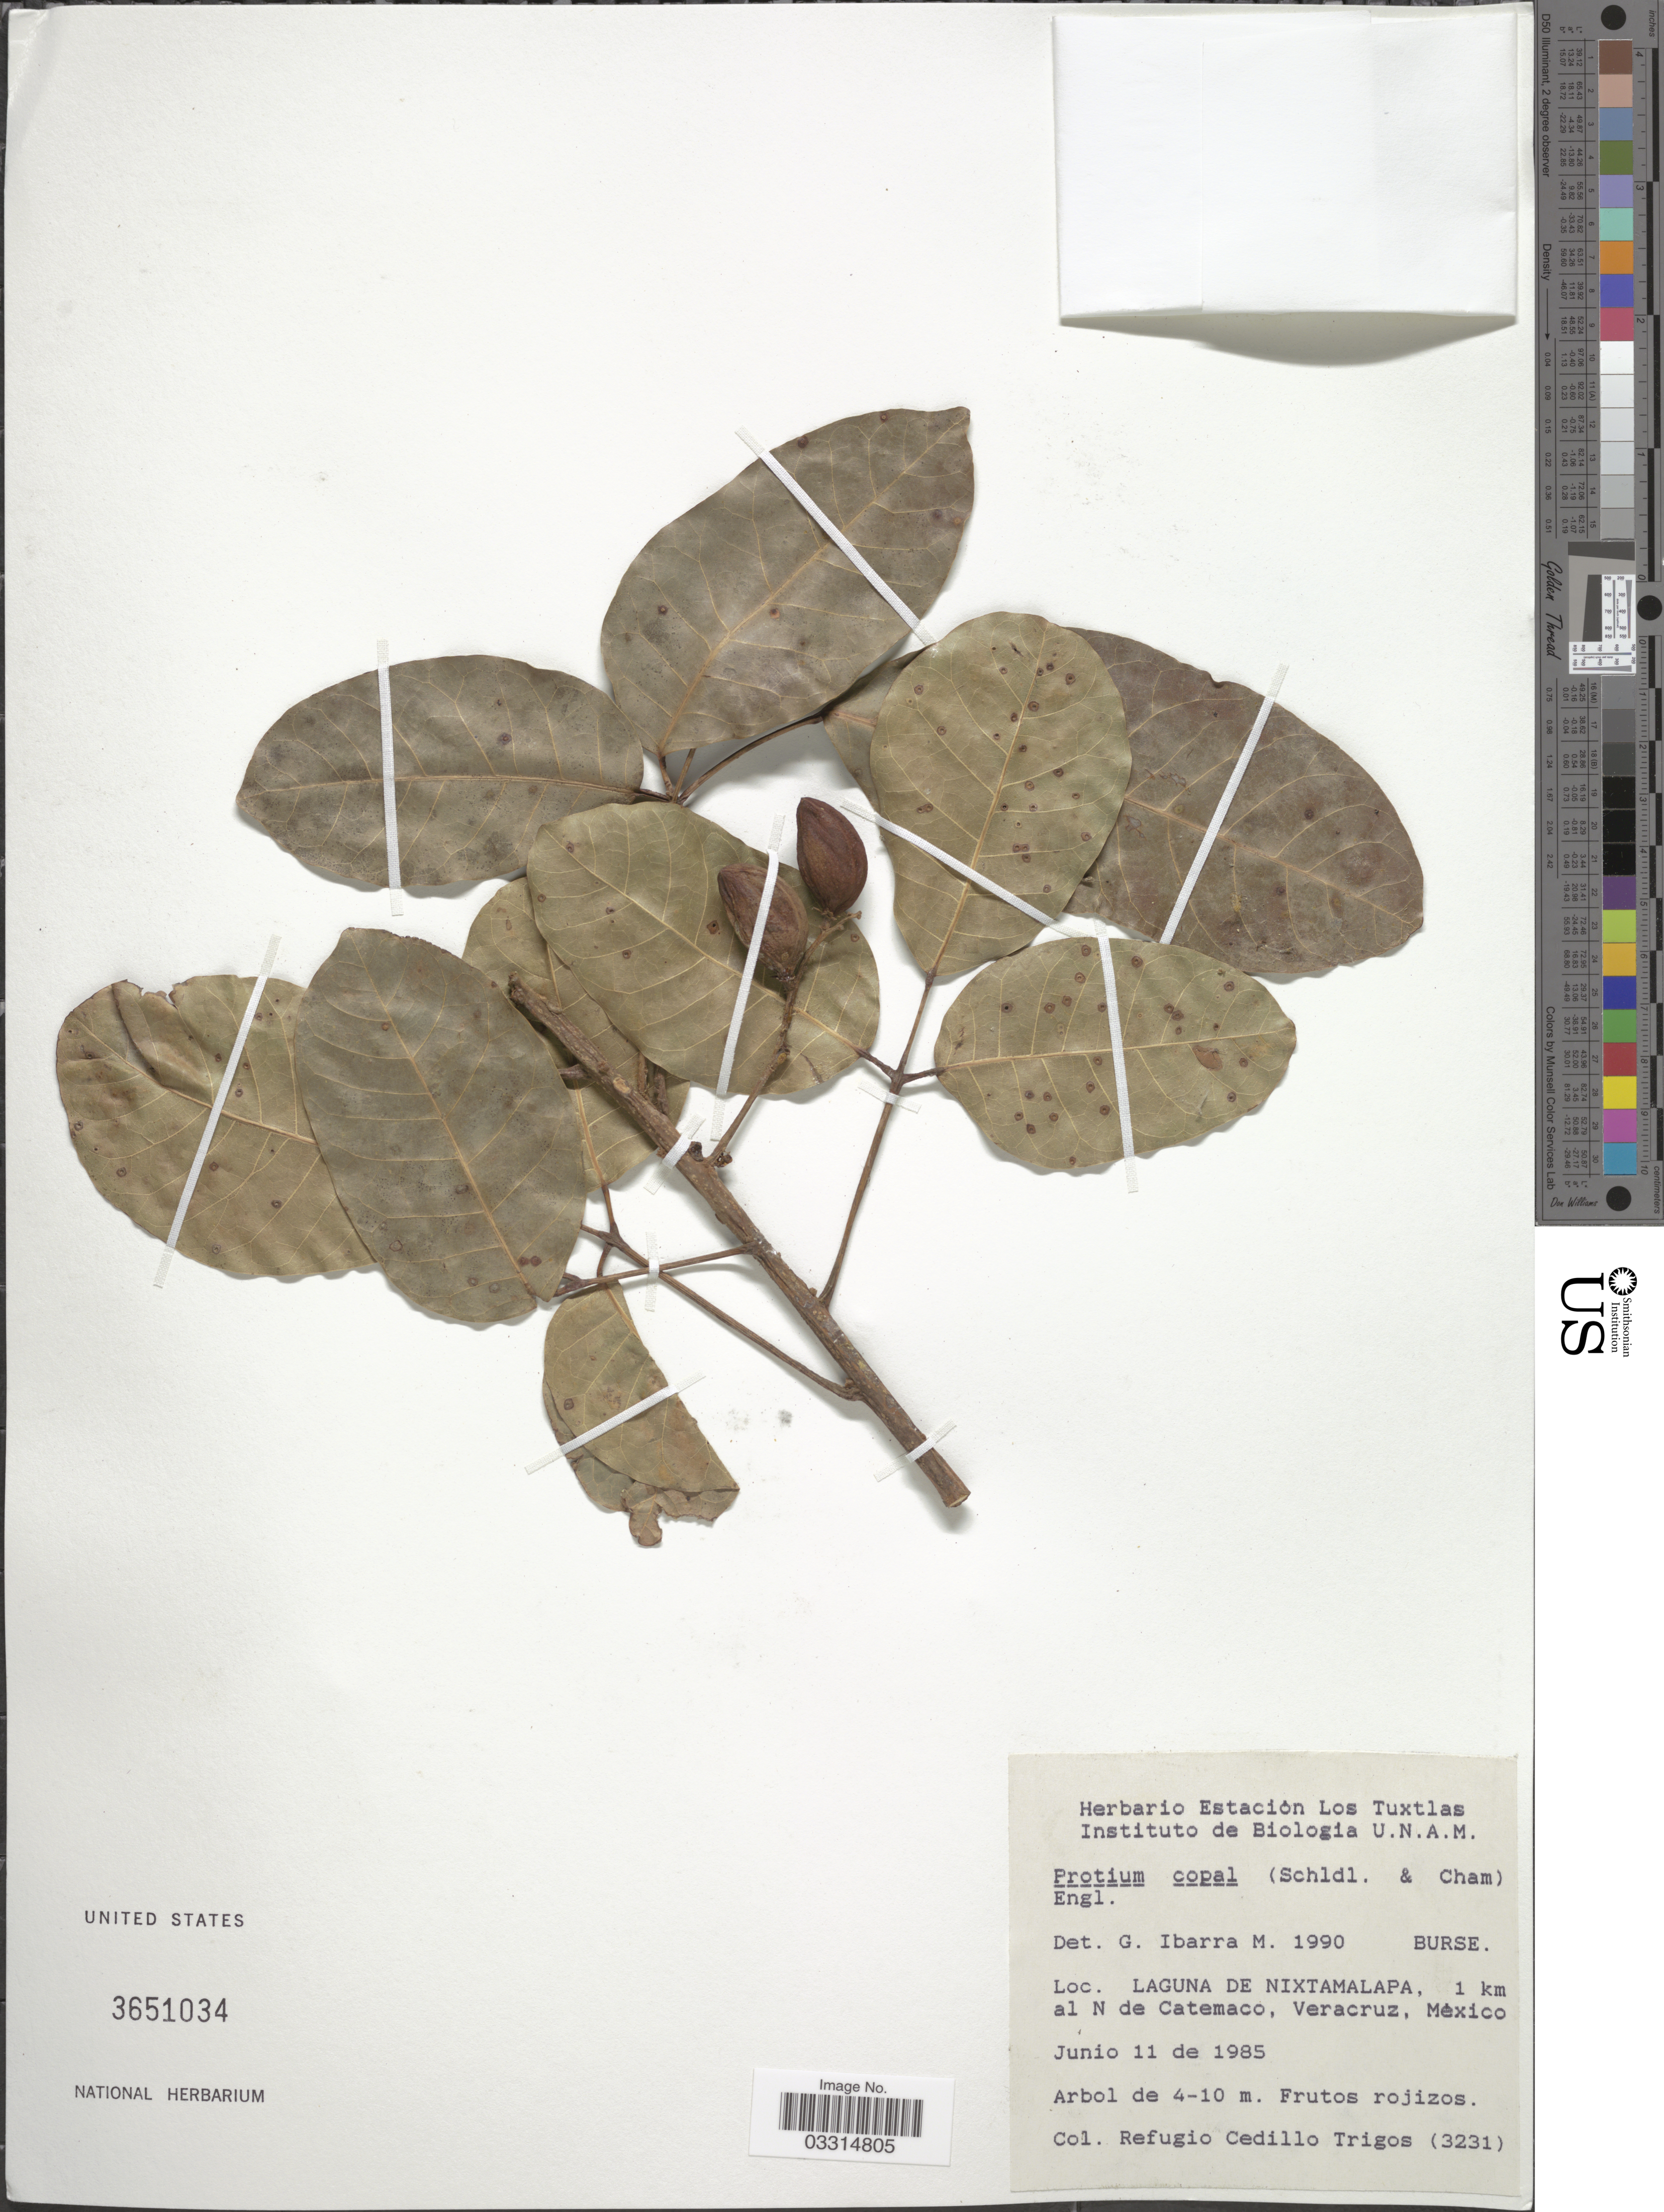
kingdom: Plantae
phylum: Tracheophyta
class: Magnoliopsida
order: Sapindales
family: Burseraceae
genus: Protium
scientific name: Protium copal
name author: (Schltdl. & Cham.) Engl.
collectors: R. CedilloT.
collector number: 3231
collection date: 1985-06-11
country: Mexico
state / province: Veracruz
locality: Laguna de Nixtamalapa, 1 km al N de Catemaco, Veracruz.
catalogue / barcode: US 3651034